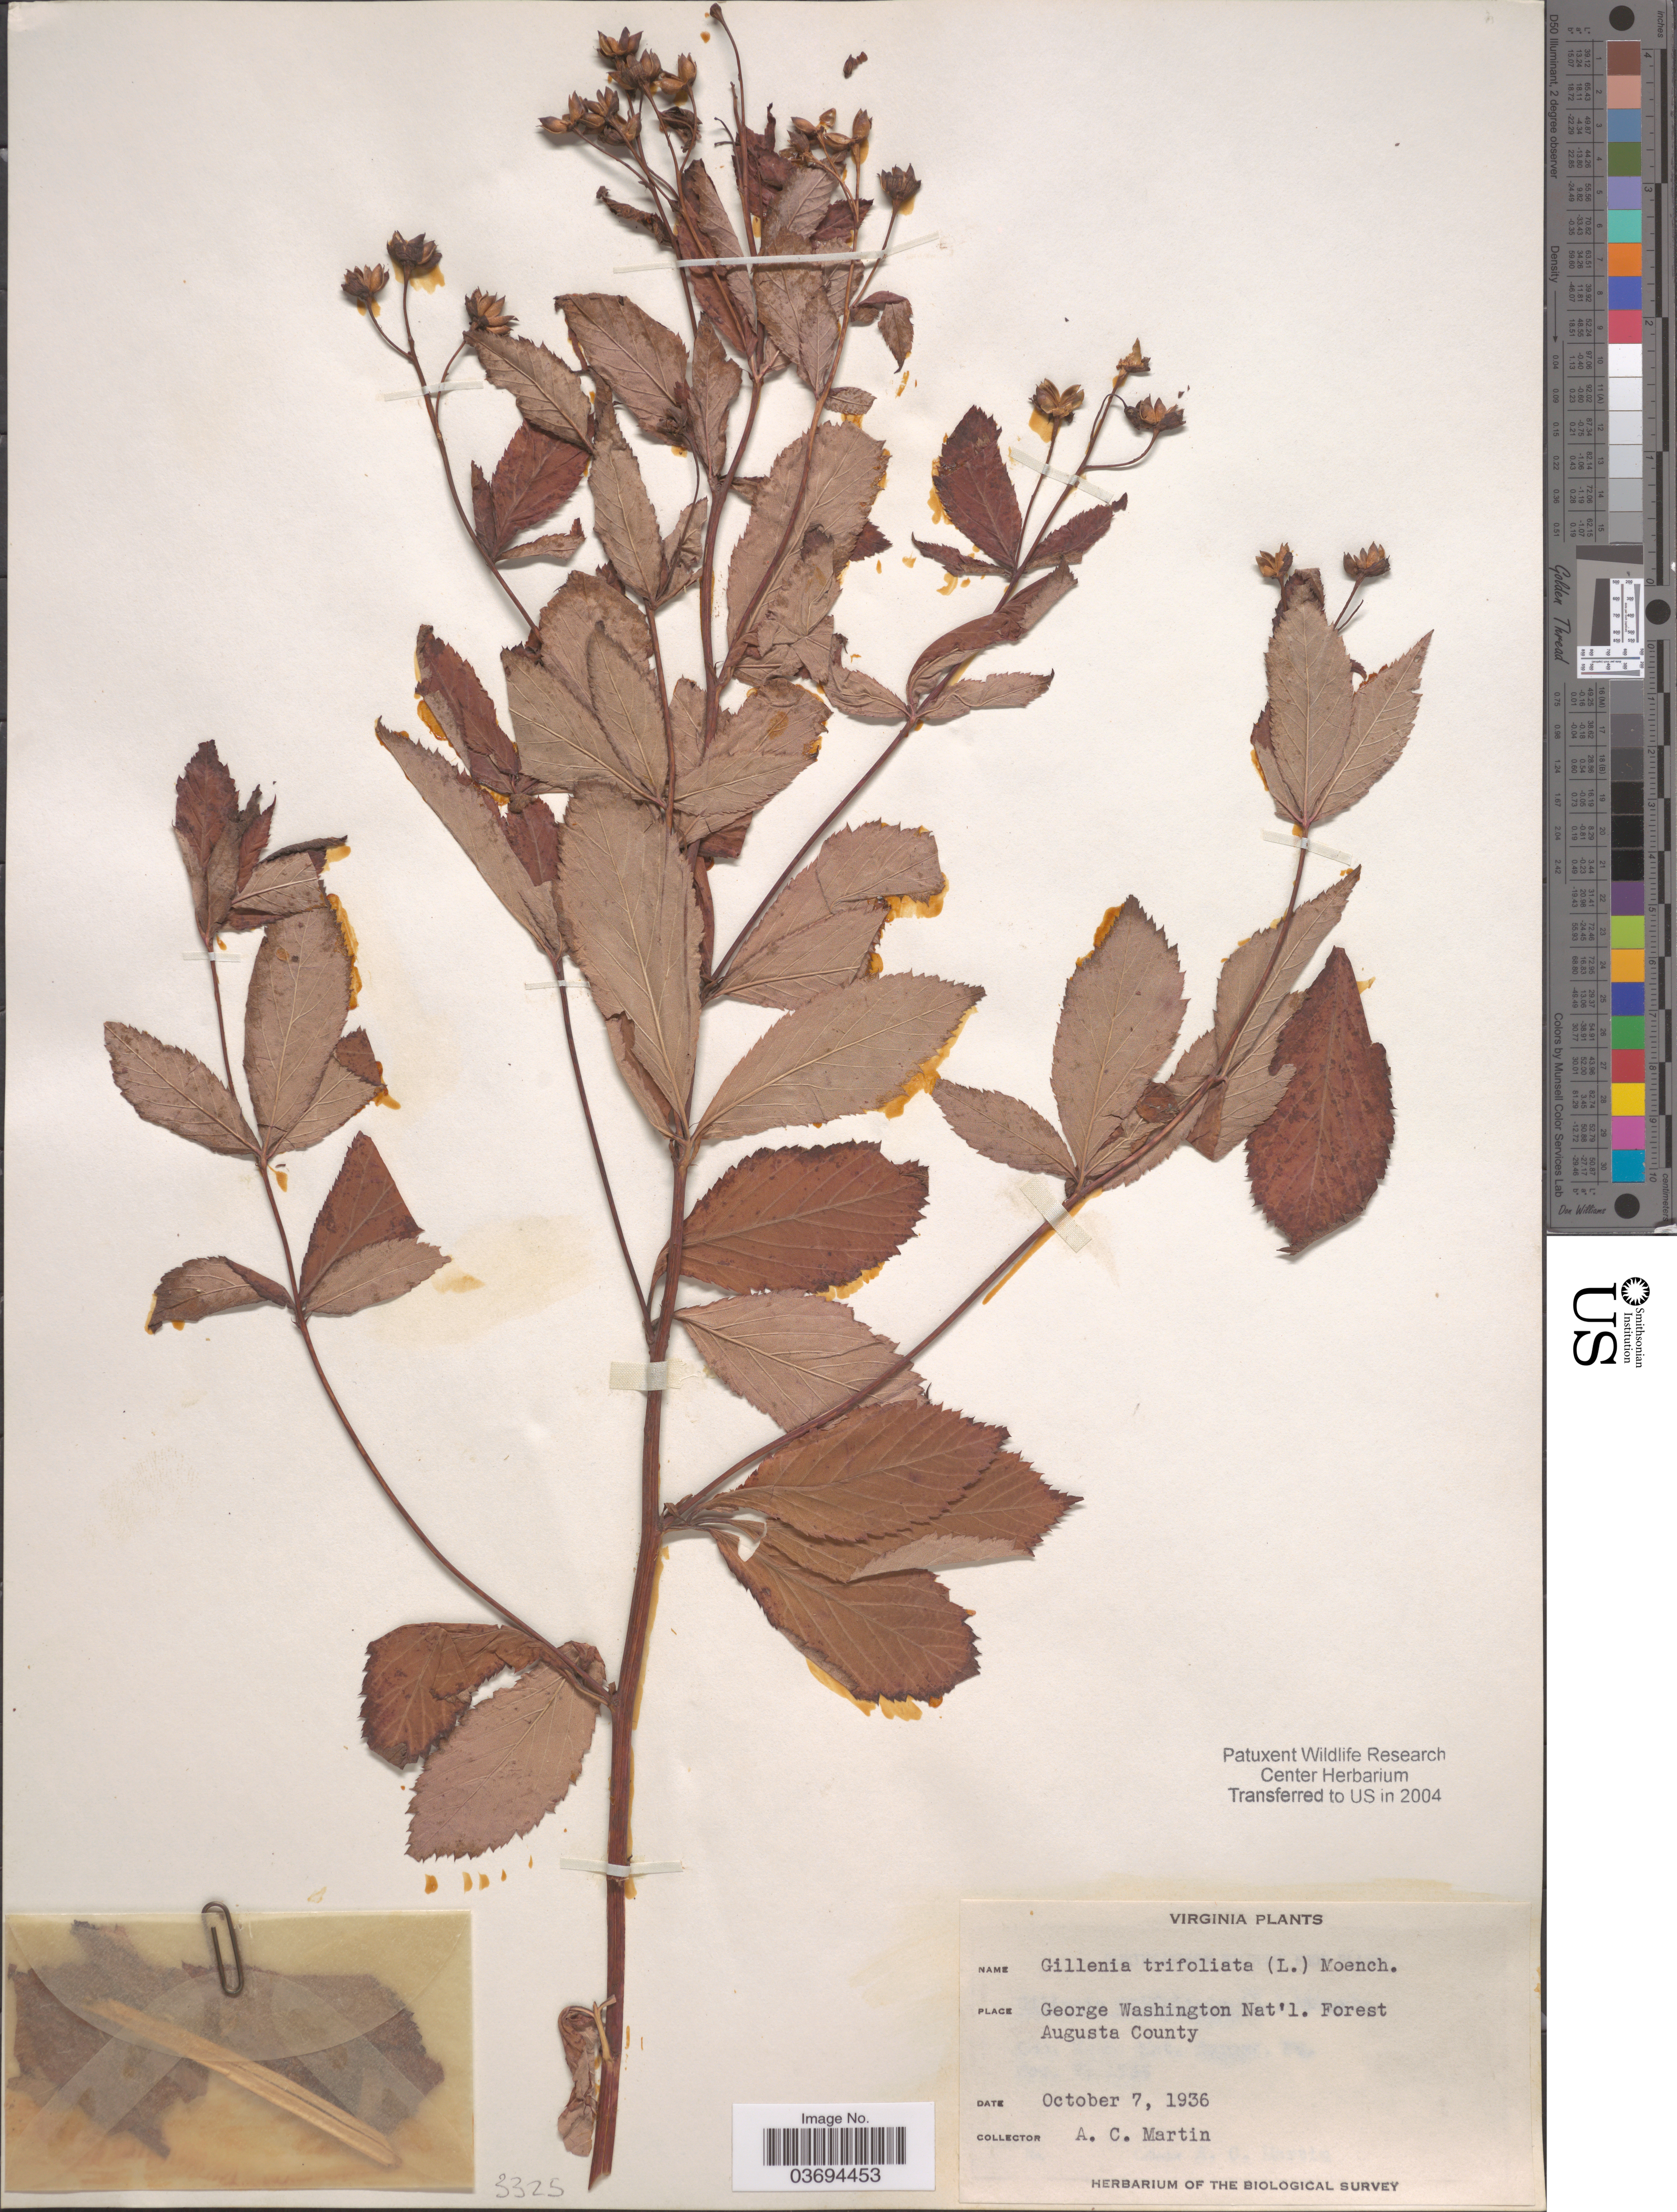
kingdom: Plantae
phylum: Tracheophyta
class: Magnoliopsida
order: Rosales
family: Rosaceae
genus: Gillenia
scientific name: Gillenia trifoliata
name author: (L.) Moench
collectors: A. C. Martin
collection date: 1936-10-07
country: United States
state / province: Virginia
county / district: Augusta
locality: George Washington Nat'l. Forest. Augusta County.